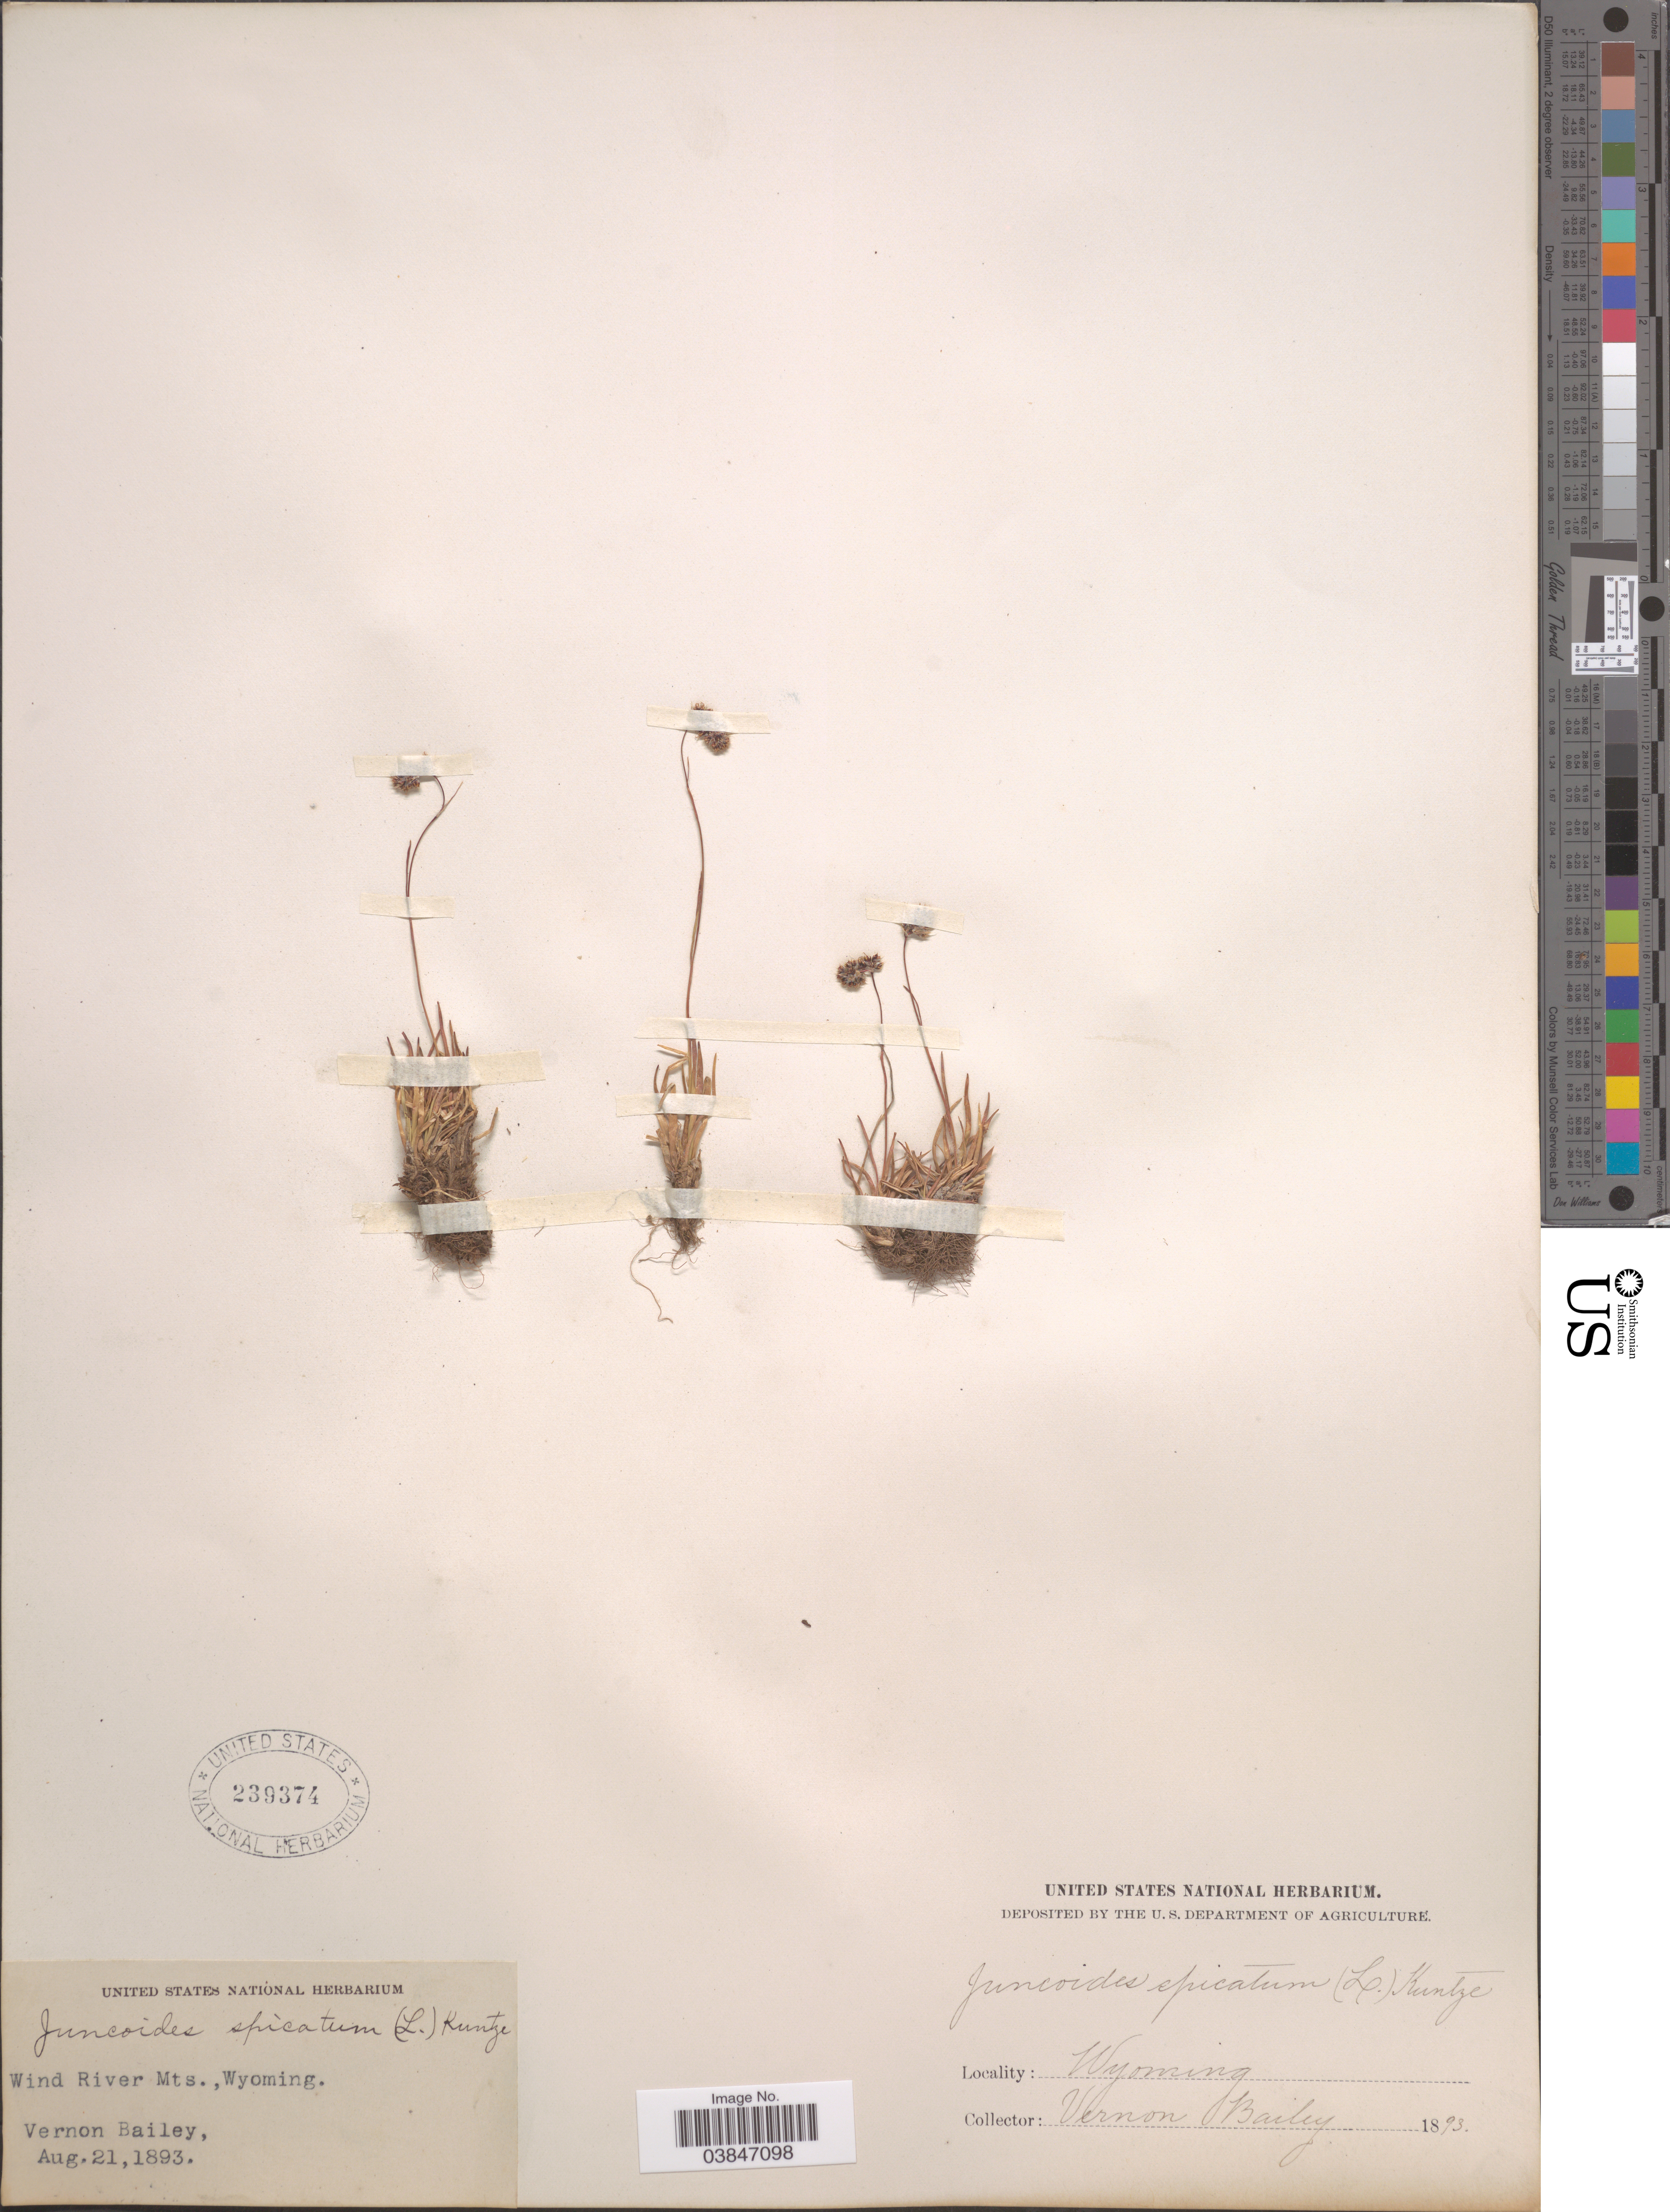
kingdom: Plantae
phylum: Tracheophyta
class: Liliopsida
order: Poales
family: Juncaceae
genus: Luzula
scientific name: Luzula spicata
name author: (L.) DC.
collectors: V. O. Bailey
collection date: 1893-08-21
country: United States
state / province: Wyoming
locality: Wind River Mts.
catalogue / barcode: US 239374